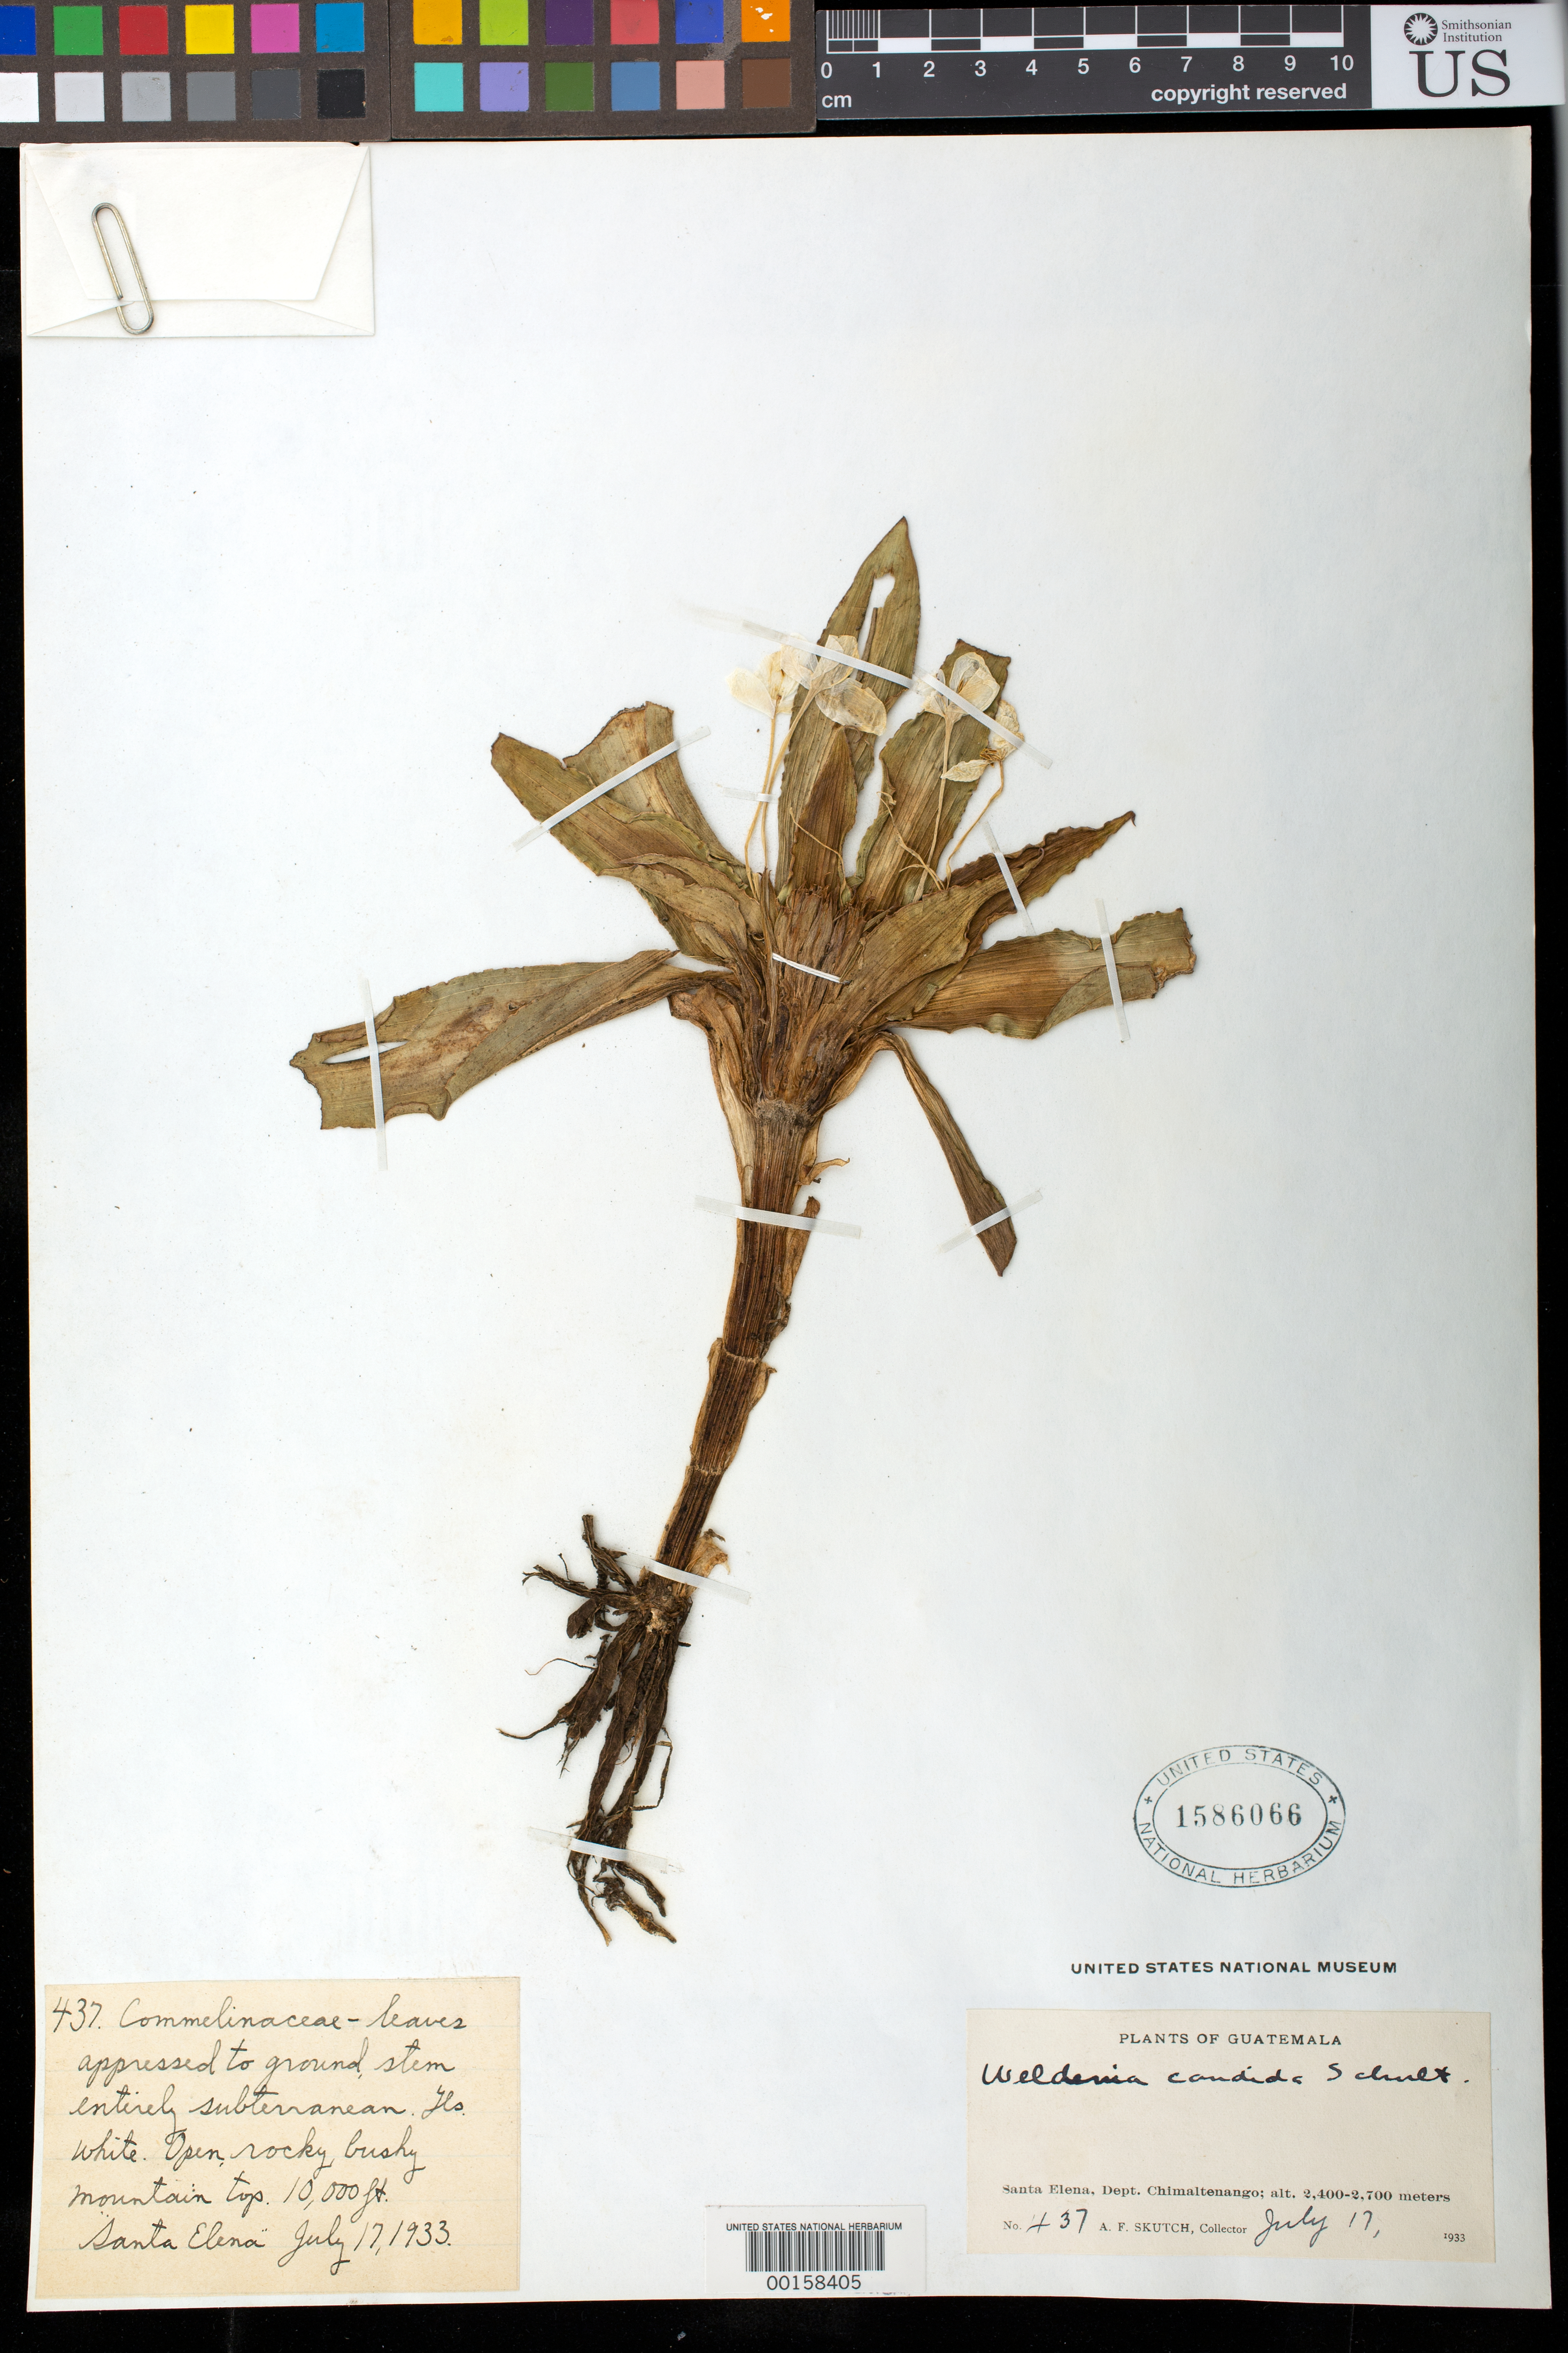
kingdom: Plantae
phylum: Tracheophyta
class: Liliopsida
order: Commelinales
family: Commelinaceae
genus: Weldenia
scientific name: Weldenia candida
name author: Schult. f.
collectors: A. F. Skutch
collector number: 437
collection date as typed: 17 Jul 1933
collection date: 1933-07-17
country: Guatemala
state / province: Chimaltenango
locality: Santa Elena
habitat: Open, rocky mountain top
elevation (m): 1000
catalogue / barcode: US 1586066